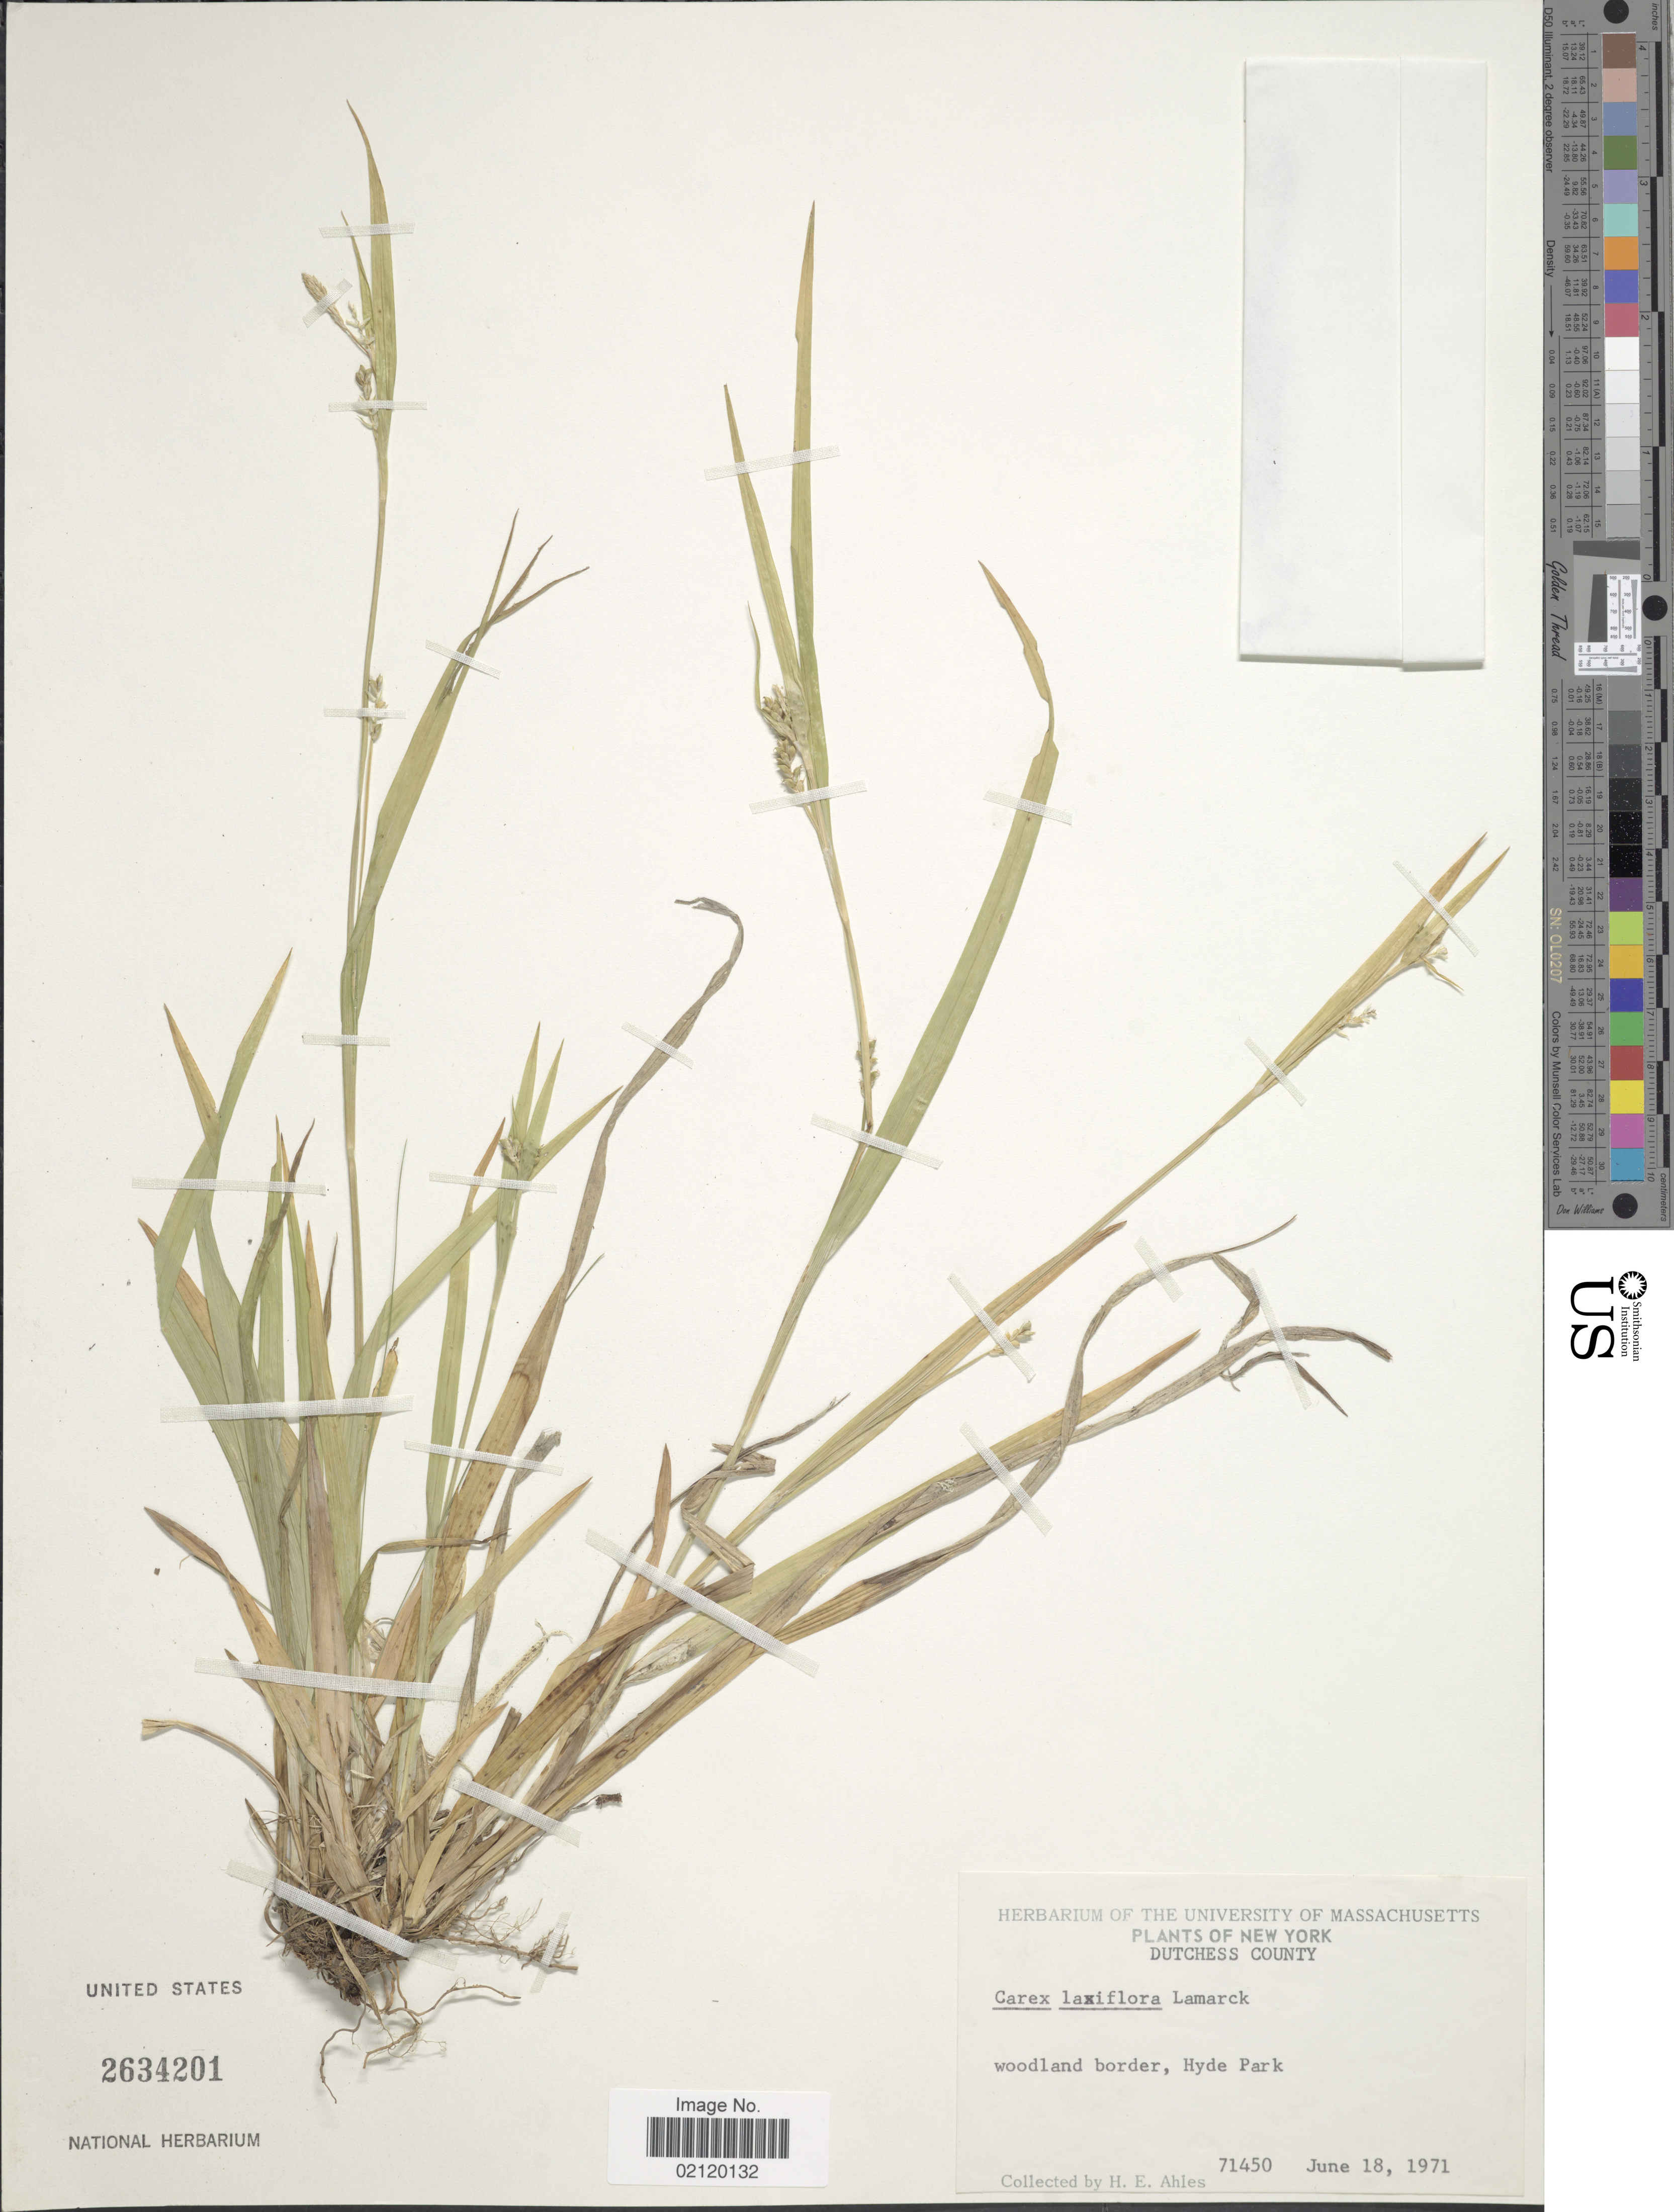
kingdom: Plantae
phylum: Tracheophyta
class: Liliopsida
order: Poales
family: Cyperaceae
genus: Carex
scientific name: Carex laxiflora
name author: Lam.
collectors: H. E. Ahles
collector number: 71450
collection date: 1971-06-18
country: United States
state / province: New York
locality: Dutchess County. Woodland border, Hyde park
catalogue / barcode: US 2634201